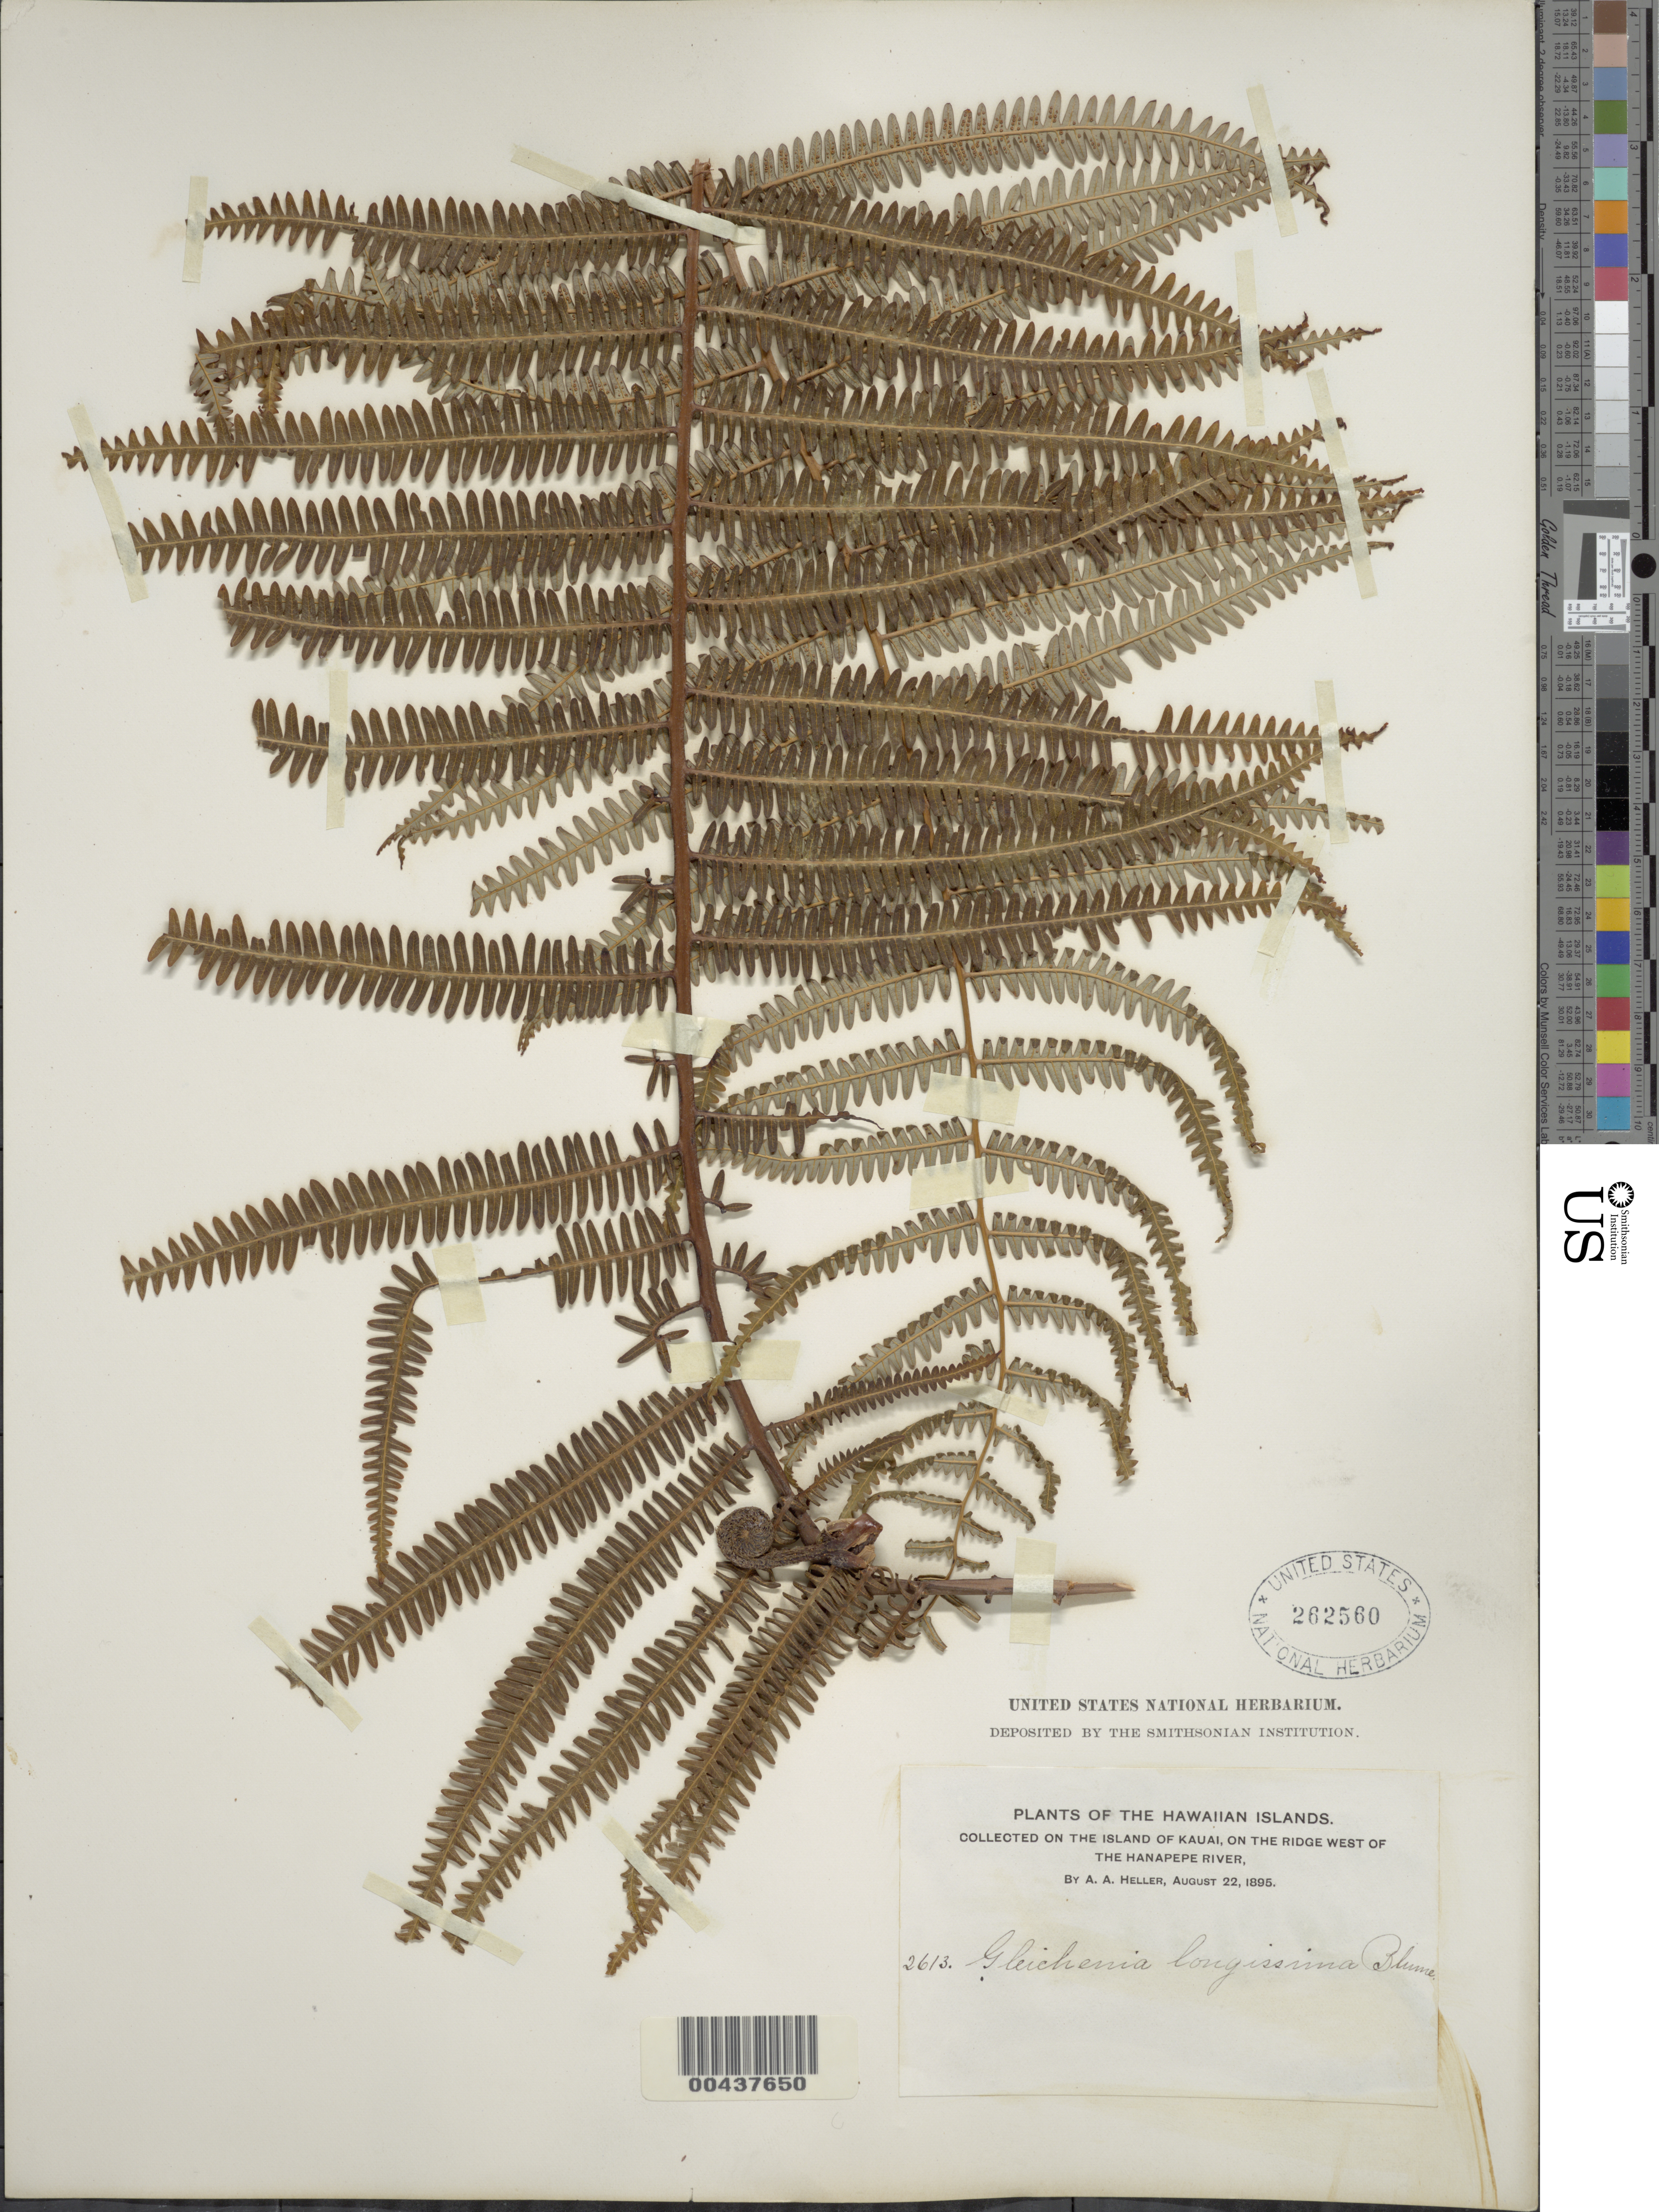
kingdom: Plantae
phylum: Tracheophyta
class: Polypodiopsida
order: Gleicheniales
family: Gleicheniaceae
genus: Diplopterygium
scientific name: Diplopterygium glaucum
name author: (Thunb. ex Houtt.) Nakai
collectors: A. A. Heller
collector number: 2613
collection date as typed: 22 Aug 1895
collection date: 1895-08-22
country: United States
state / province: Hawaii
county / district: Kauai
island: Kaua'i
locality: Kauai, on the ridge W of the Hanapepe River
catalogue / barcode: US 262560